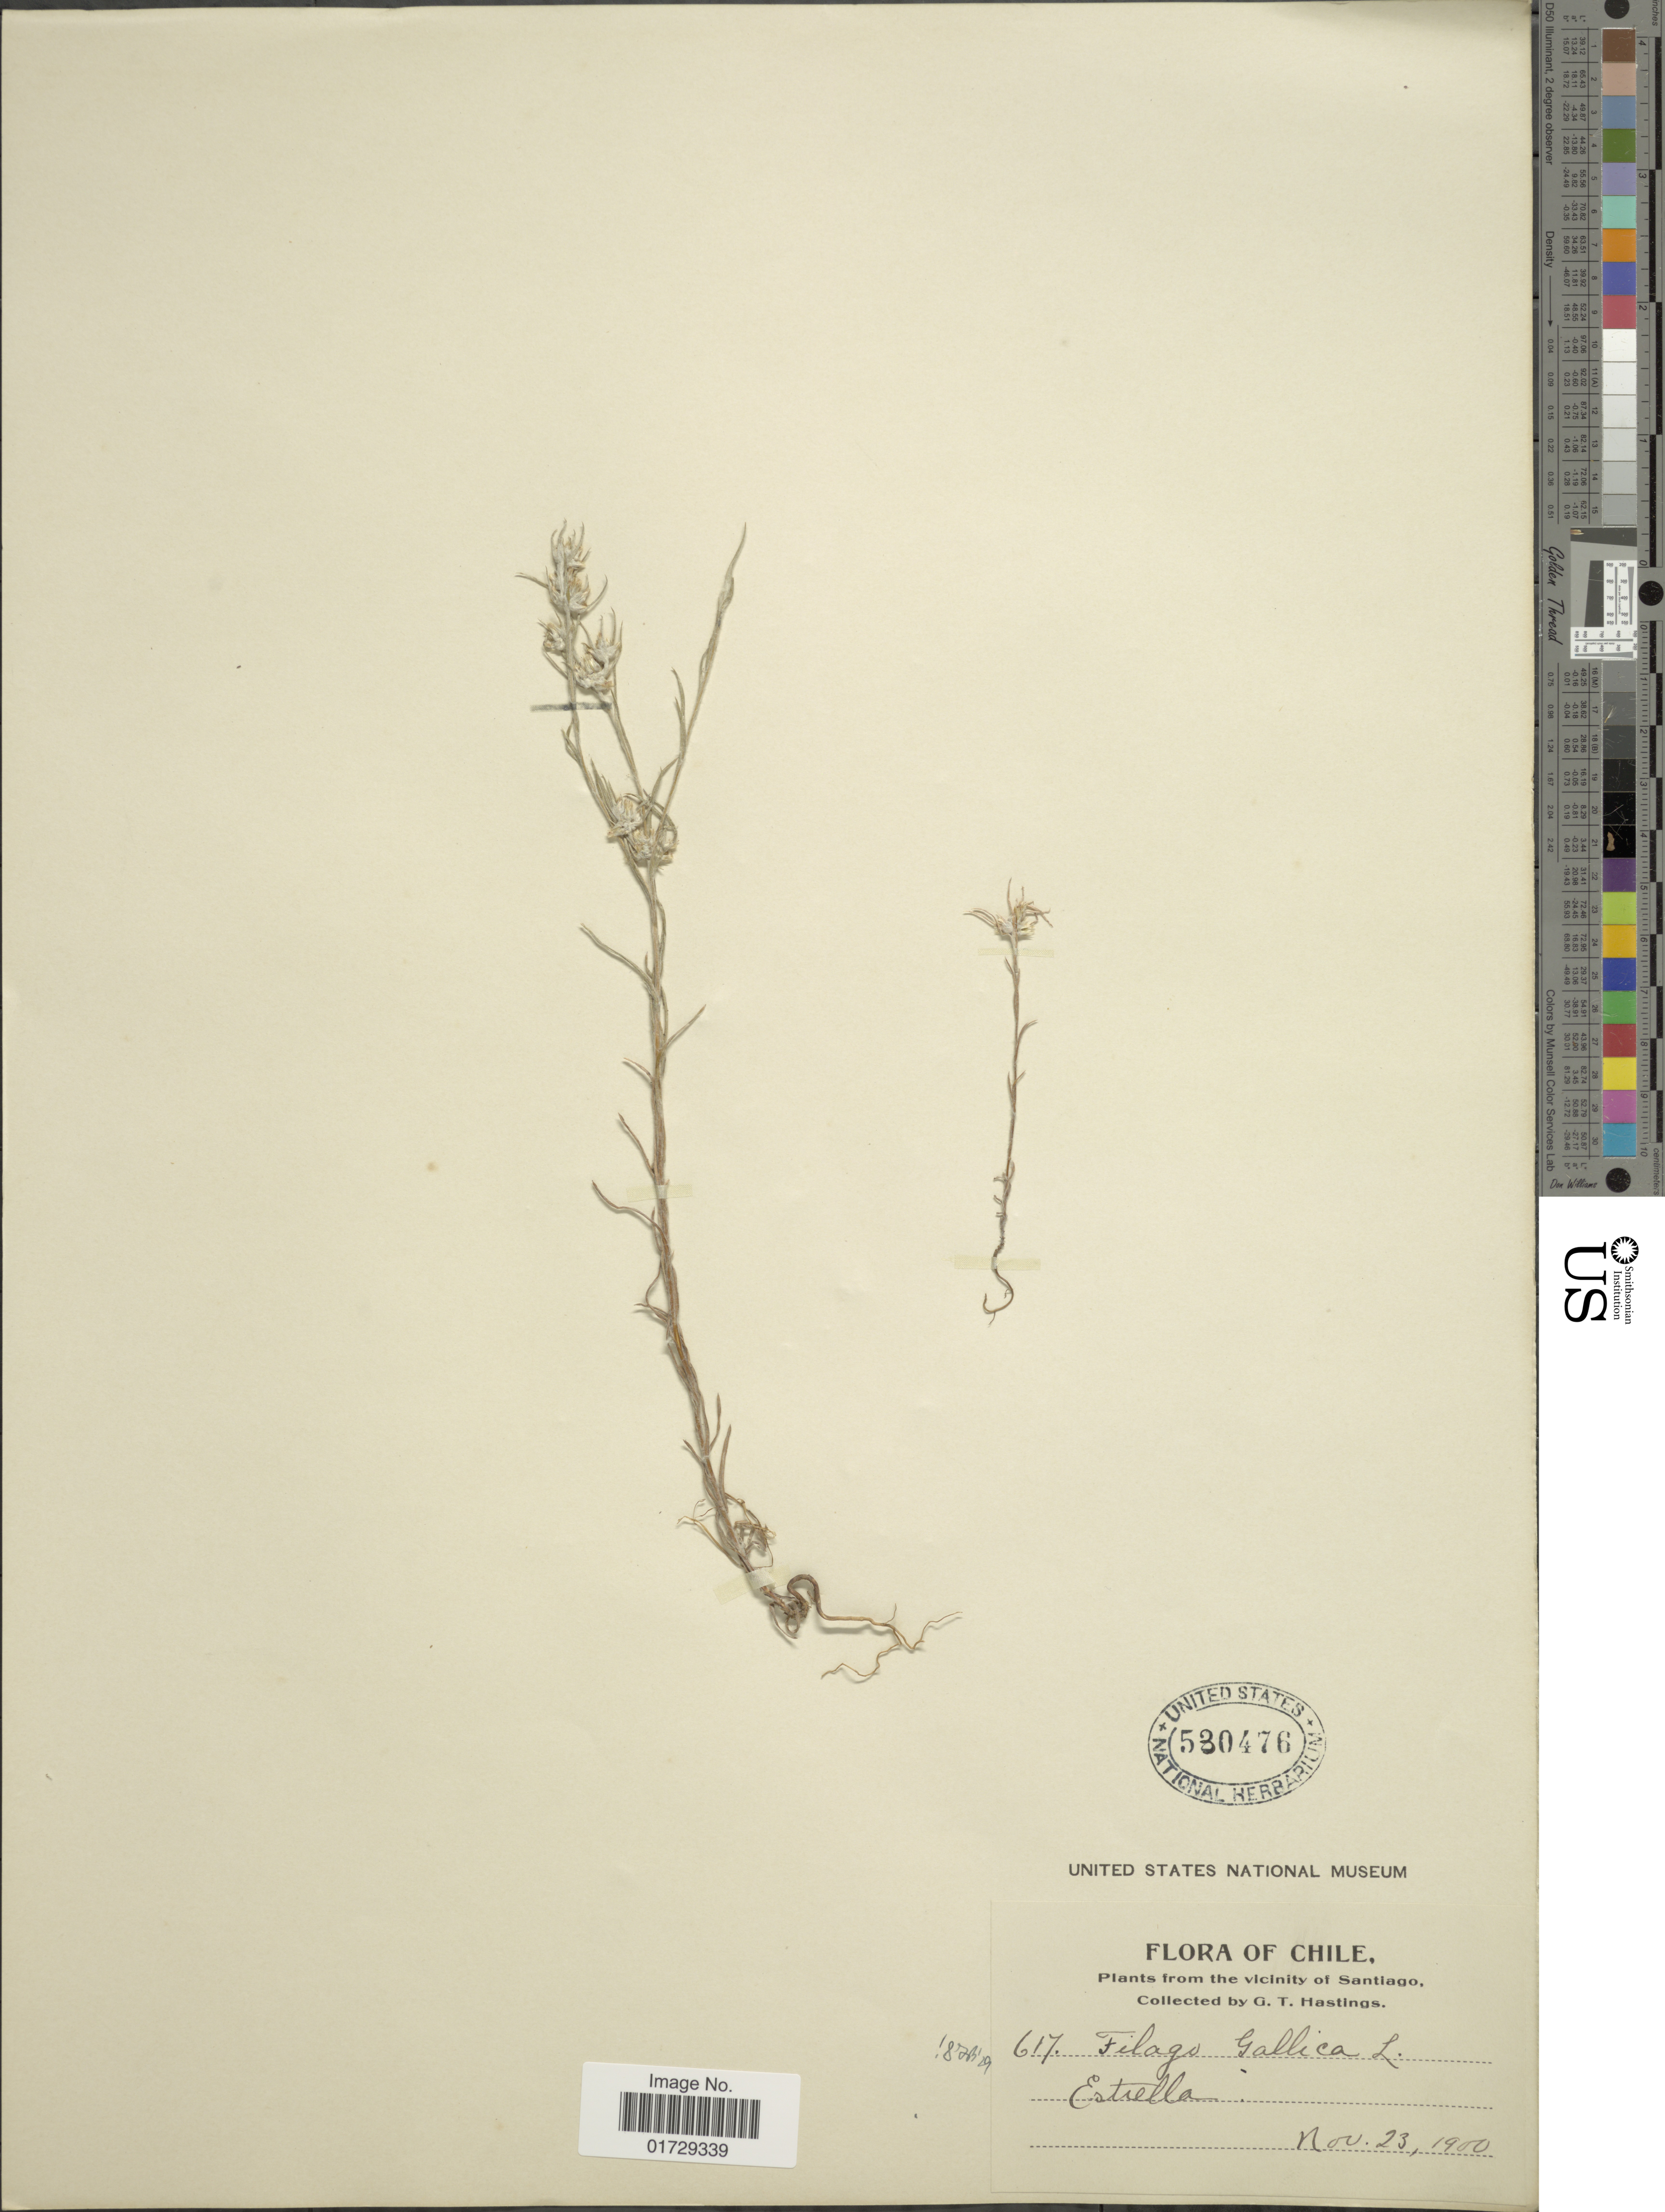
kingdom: Plantae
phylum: Tracheophyta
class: Magnoliopsida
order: Asterales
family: Asteraceae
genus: Filago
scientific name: Filago gallica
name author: L.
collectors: G. Hastings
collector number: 617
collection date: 1900-11-23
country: Chile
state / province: Región Metropolitana (RM)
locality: Vicinity of Santiago, Estrella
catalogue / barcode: US 530476